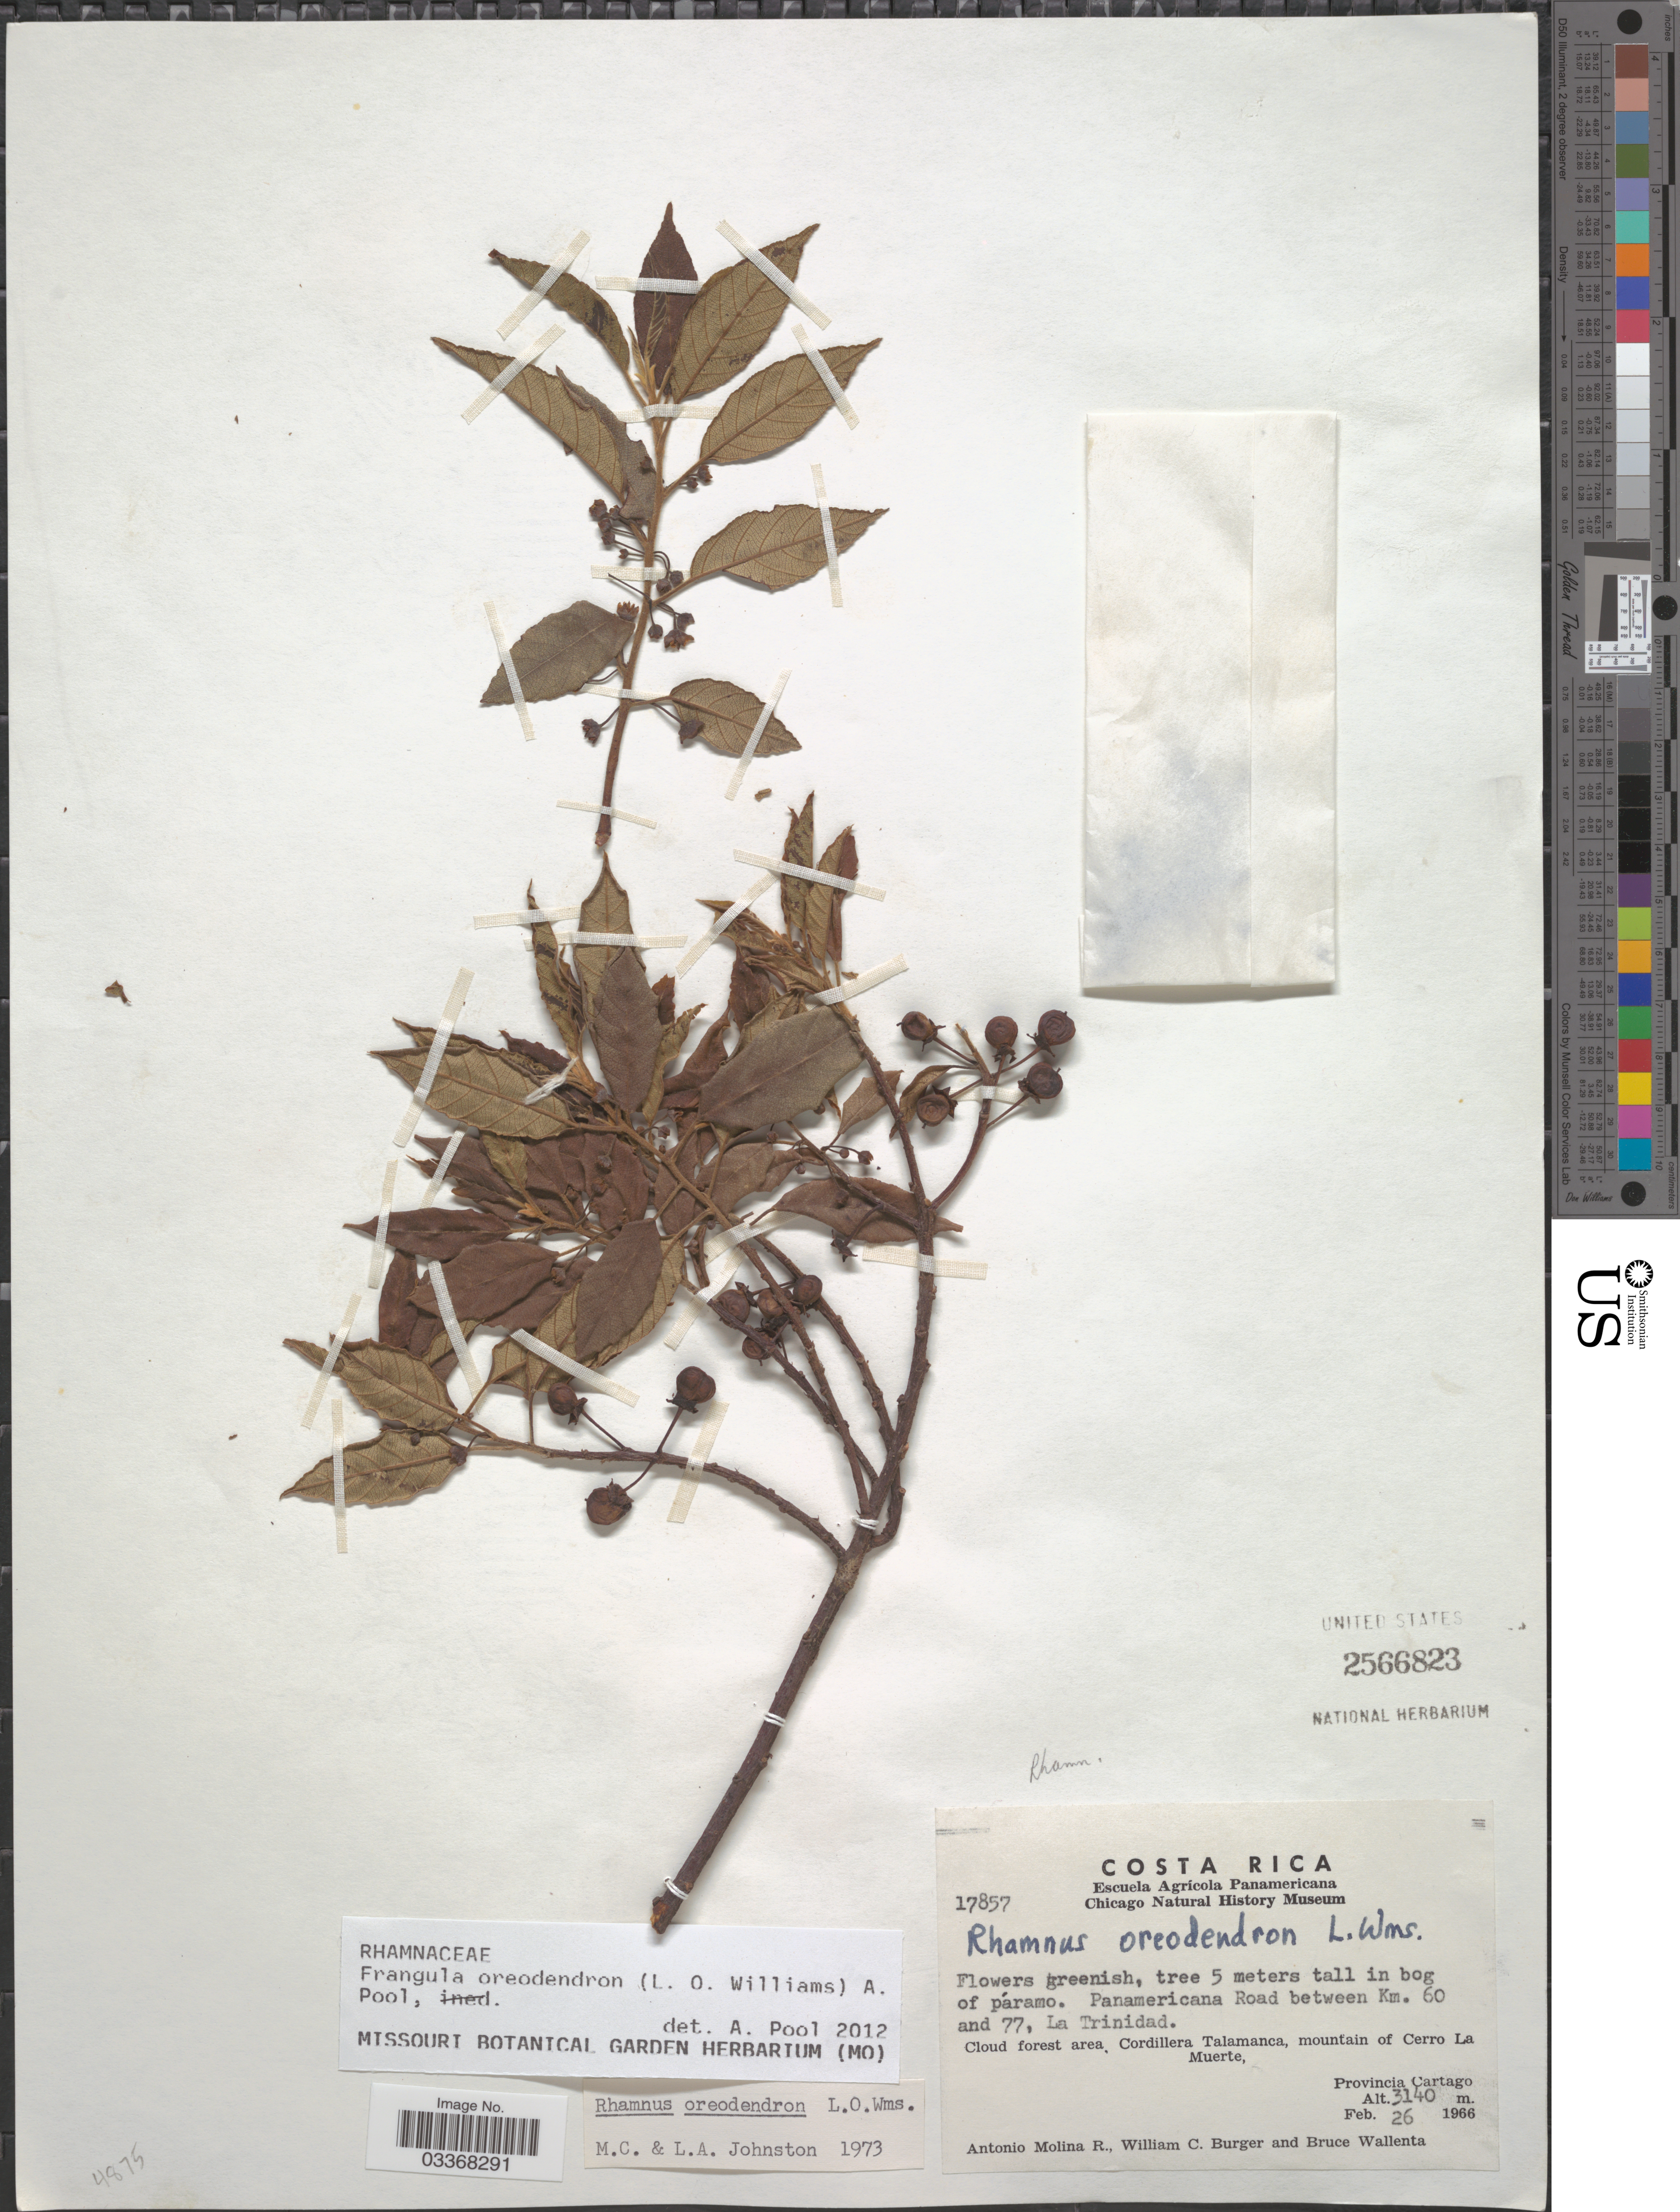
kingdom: Plantae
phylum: Tracheophyta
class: Magnoliopsida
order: Rosales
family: Rhamnaceae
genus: Frangula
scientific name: Frangula oreodendron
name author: (L.O. Williams) A. Pool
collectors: A. Molina R., W. Burger & B. Wallenta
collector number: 17857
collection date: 1966-02-26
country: Costa Rica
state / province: Cartago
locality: Panamericana Road between Km. 60 and 77, La Trinidad. Cloud forest area, Cordillera Talamanca, mountain of Cerro La Muerte.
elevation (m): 3140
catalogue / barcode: US 2566823